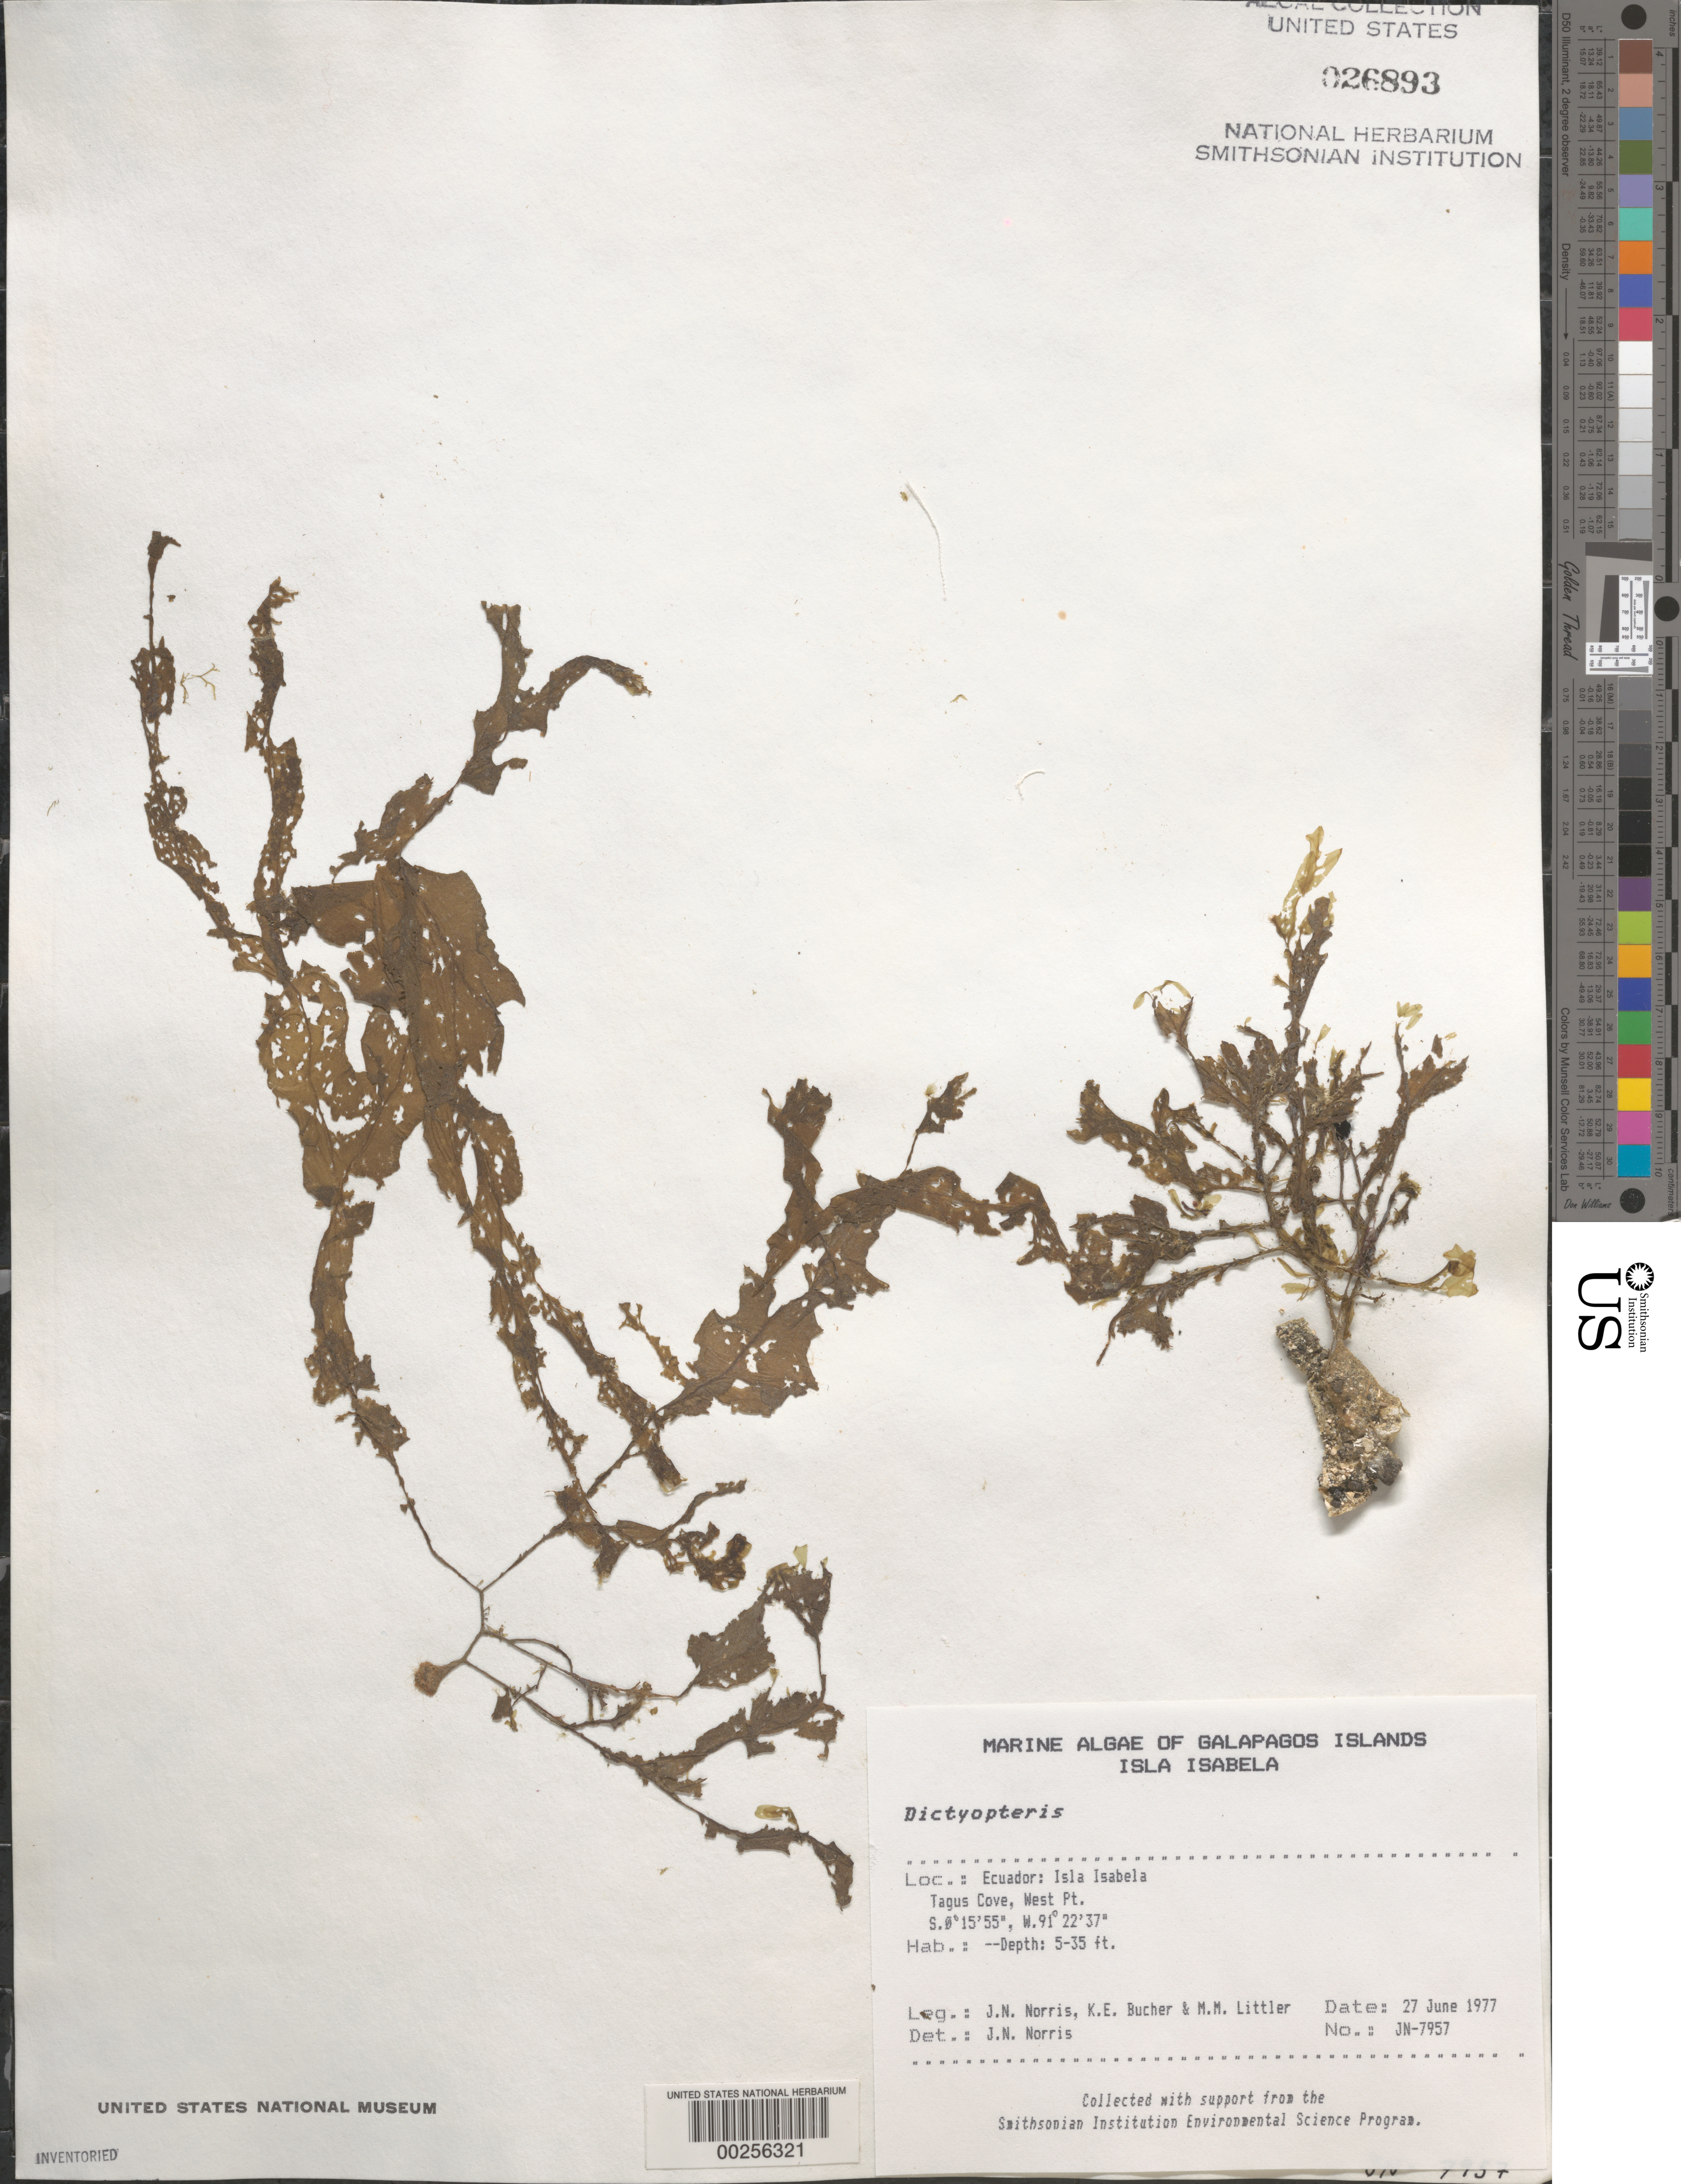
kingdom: Chromista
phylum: Ochrophyta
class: Phaeophyceae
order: Dictyotales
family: Dictyotaceae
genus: Dictyopteris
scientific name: Dictyopteris sp.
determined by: Norris, James N.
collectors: J. N. Norris, K. E. Bucher & M. M. Littler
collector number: JN-7957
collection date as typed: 27 Jun 1977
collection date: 1977-06-27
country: Ecuador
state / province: Colón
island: Isabela [Albemarle]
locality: Tagus Cove, West Point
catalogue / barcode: US 26893